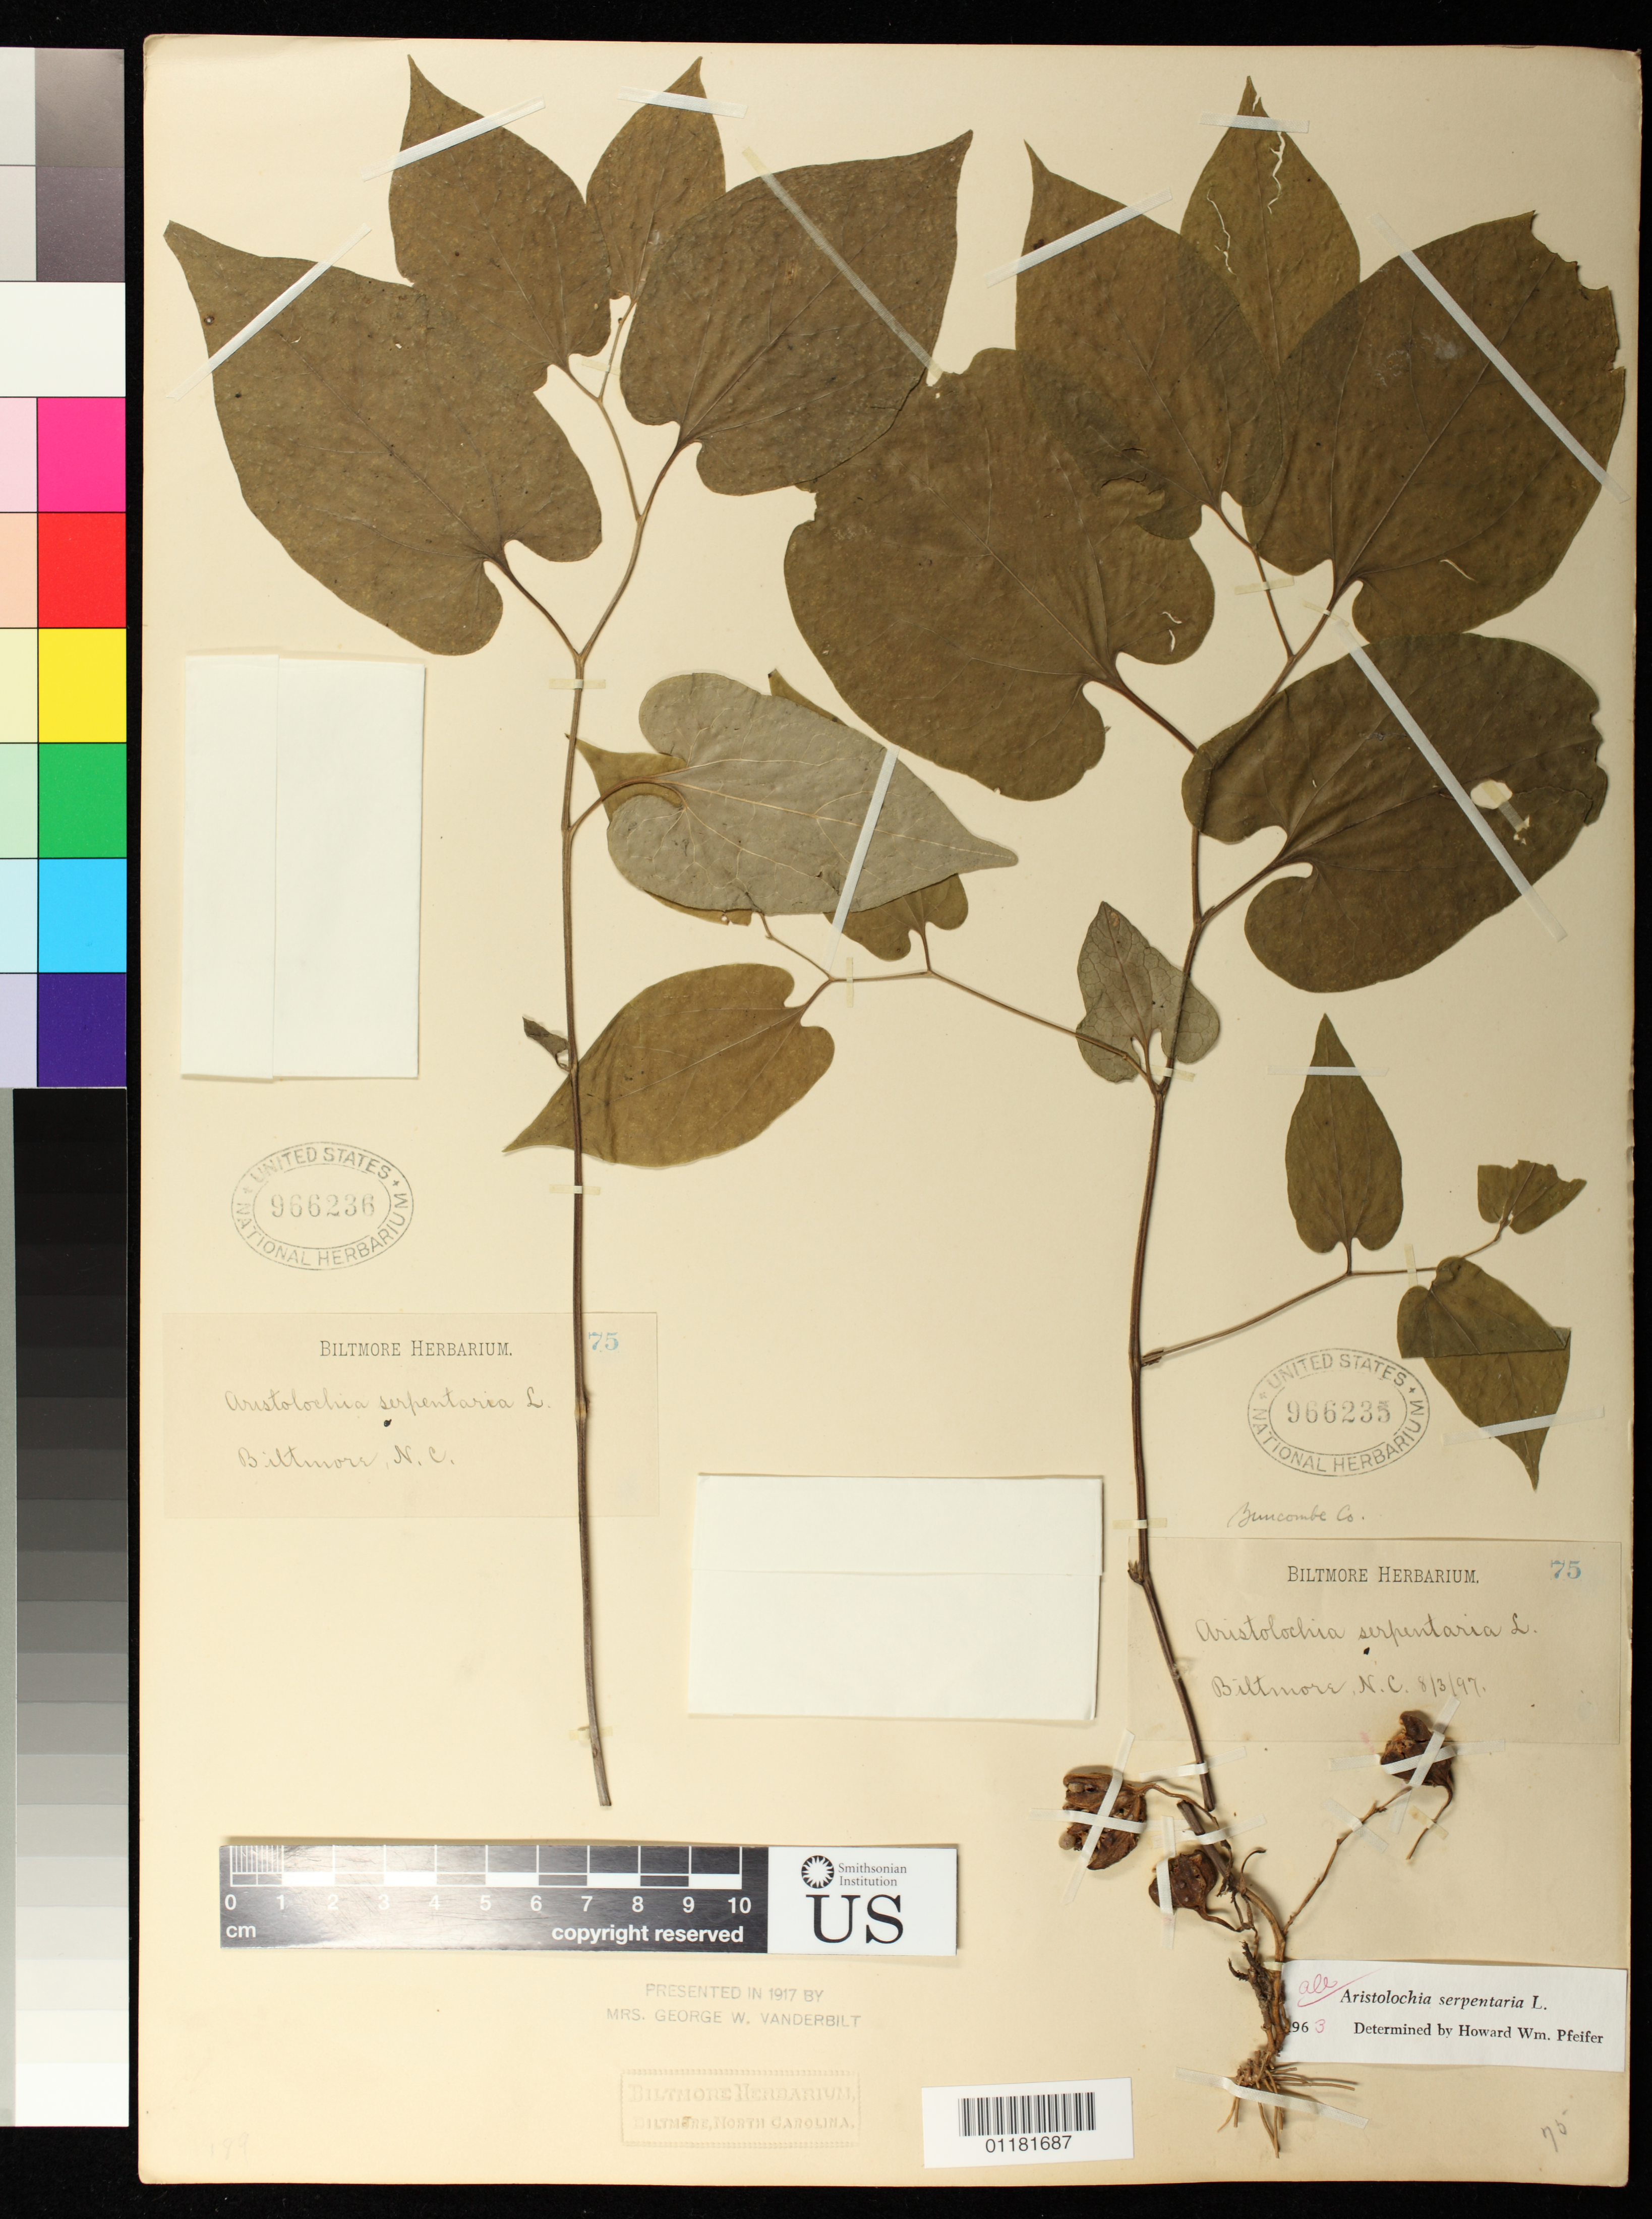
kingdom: Plantae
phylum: Tracheophyta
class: Magnoliopsida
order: Piperales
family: Aristolochiaceae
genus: Aristolochia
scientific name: Aristolochia serpentaria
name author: L.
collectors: ex herb. Biltmore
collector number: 75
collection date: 1897-03-08 or 1897-08-03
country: United States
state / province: North Carolina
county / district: Buncombe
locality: Biltmore, Buncombe County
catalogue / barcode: US 966235